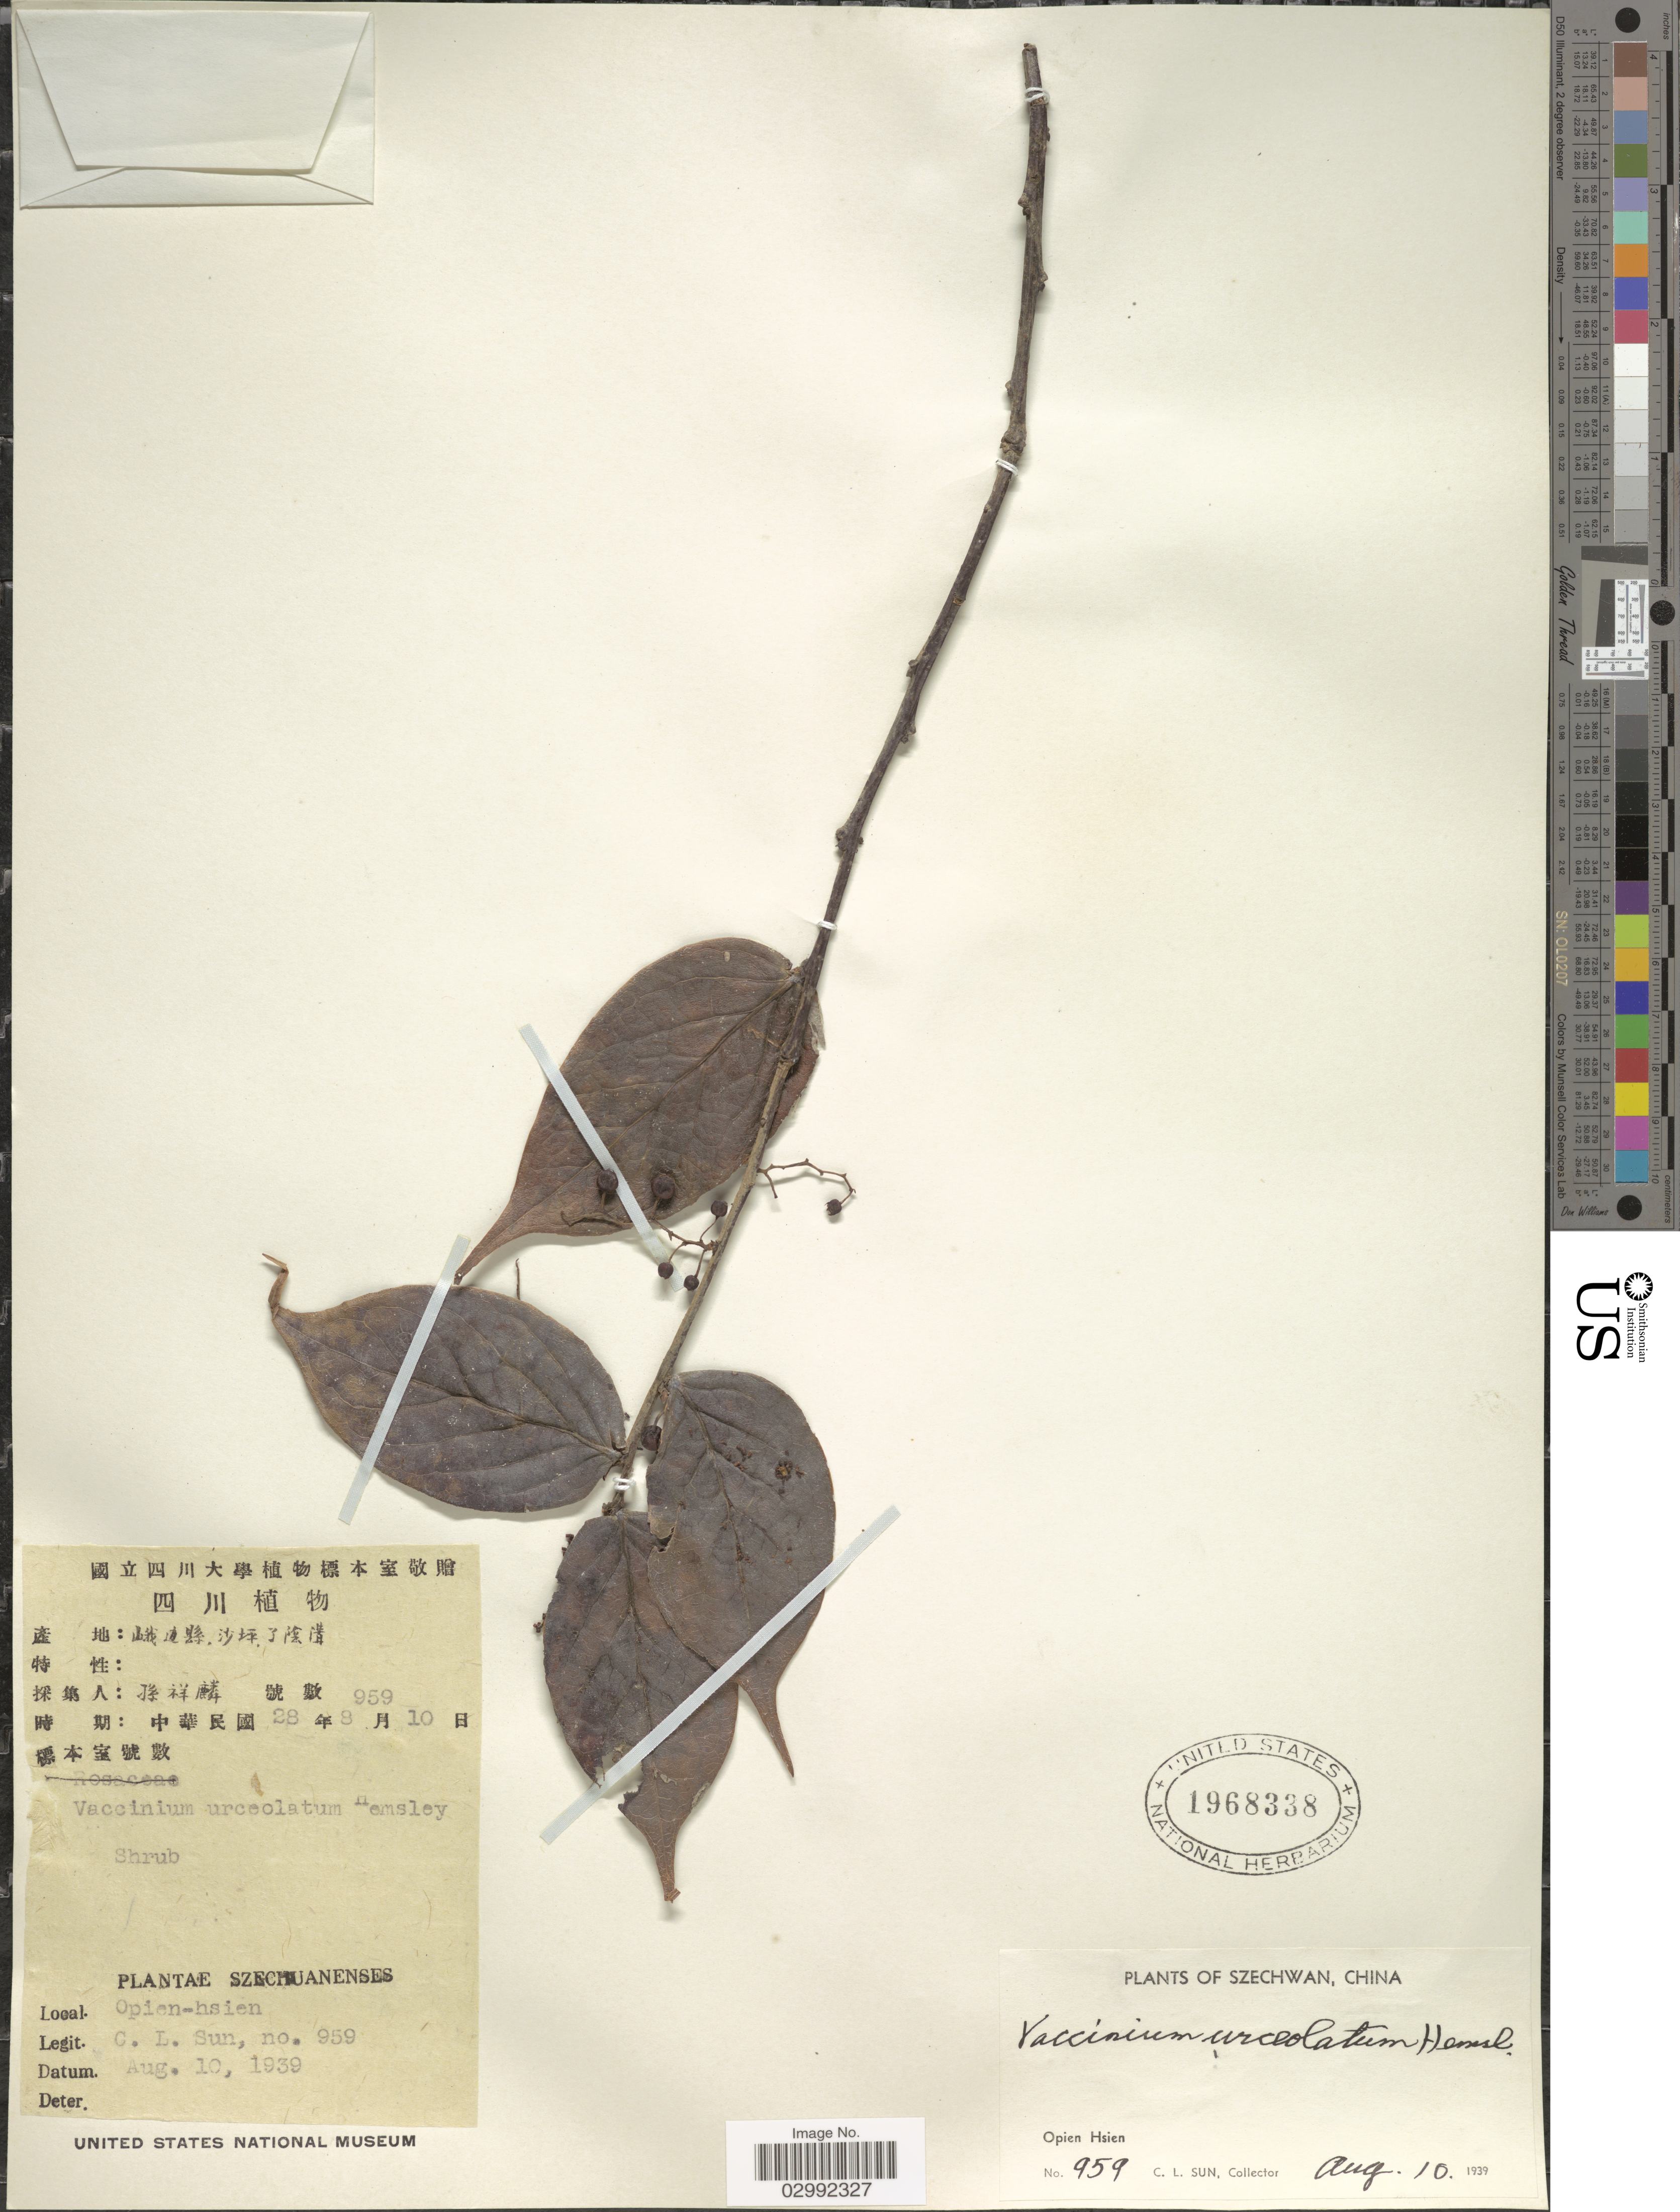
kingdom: Plantae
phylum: Tracheophyta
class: Magnoliopsida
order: Ericales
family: Ericaceae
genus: Vaccinium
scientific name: Vaccinium urceolatum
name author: Hemsl.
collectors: C. Sun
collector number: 959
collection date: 1939-08-10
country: China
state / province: Sichuan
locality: Szechwan. Opien Hsien.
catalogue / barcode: US 1968338